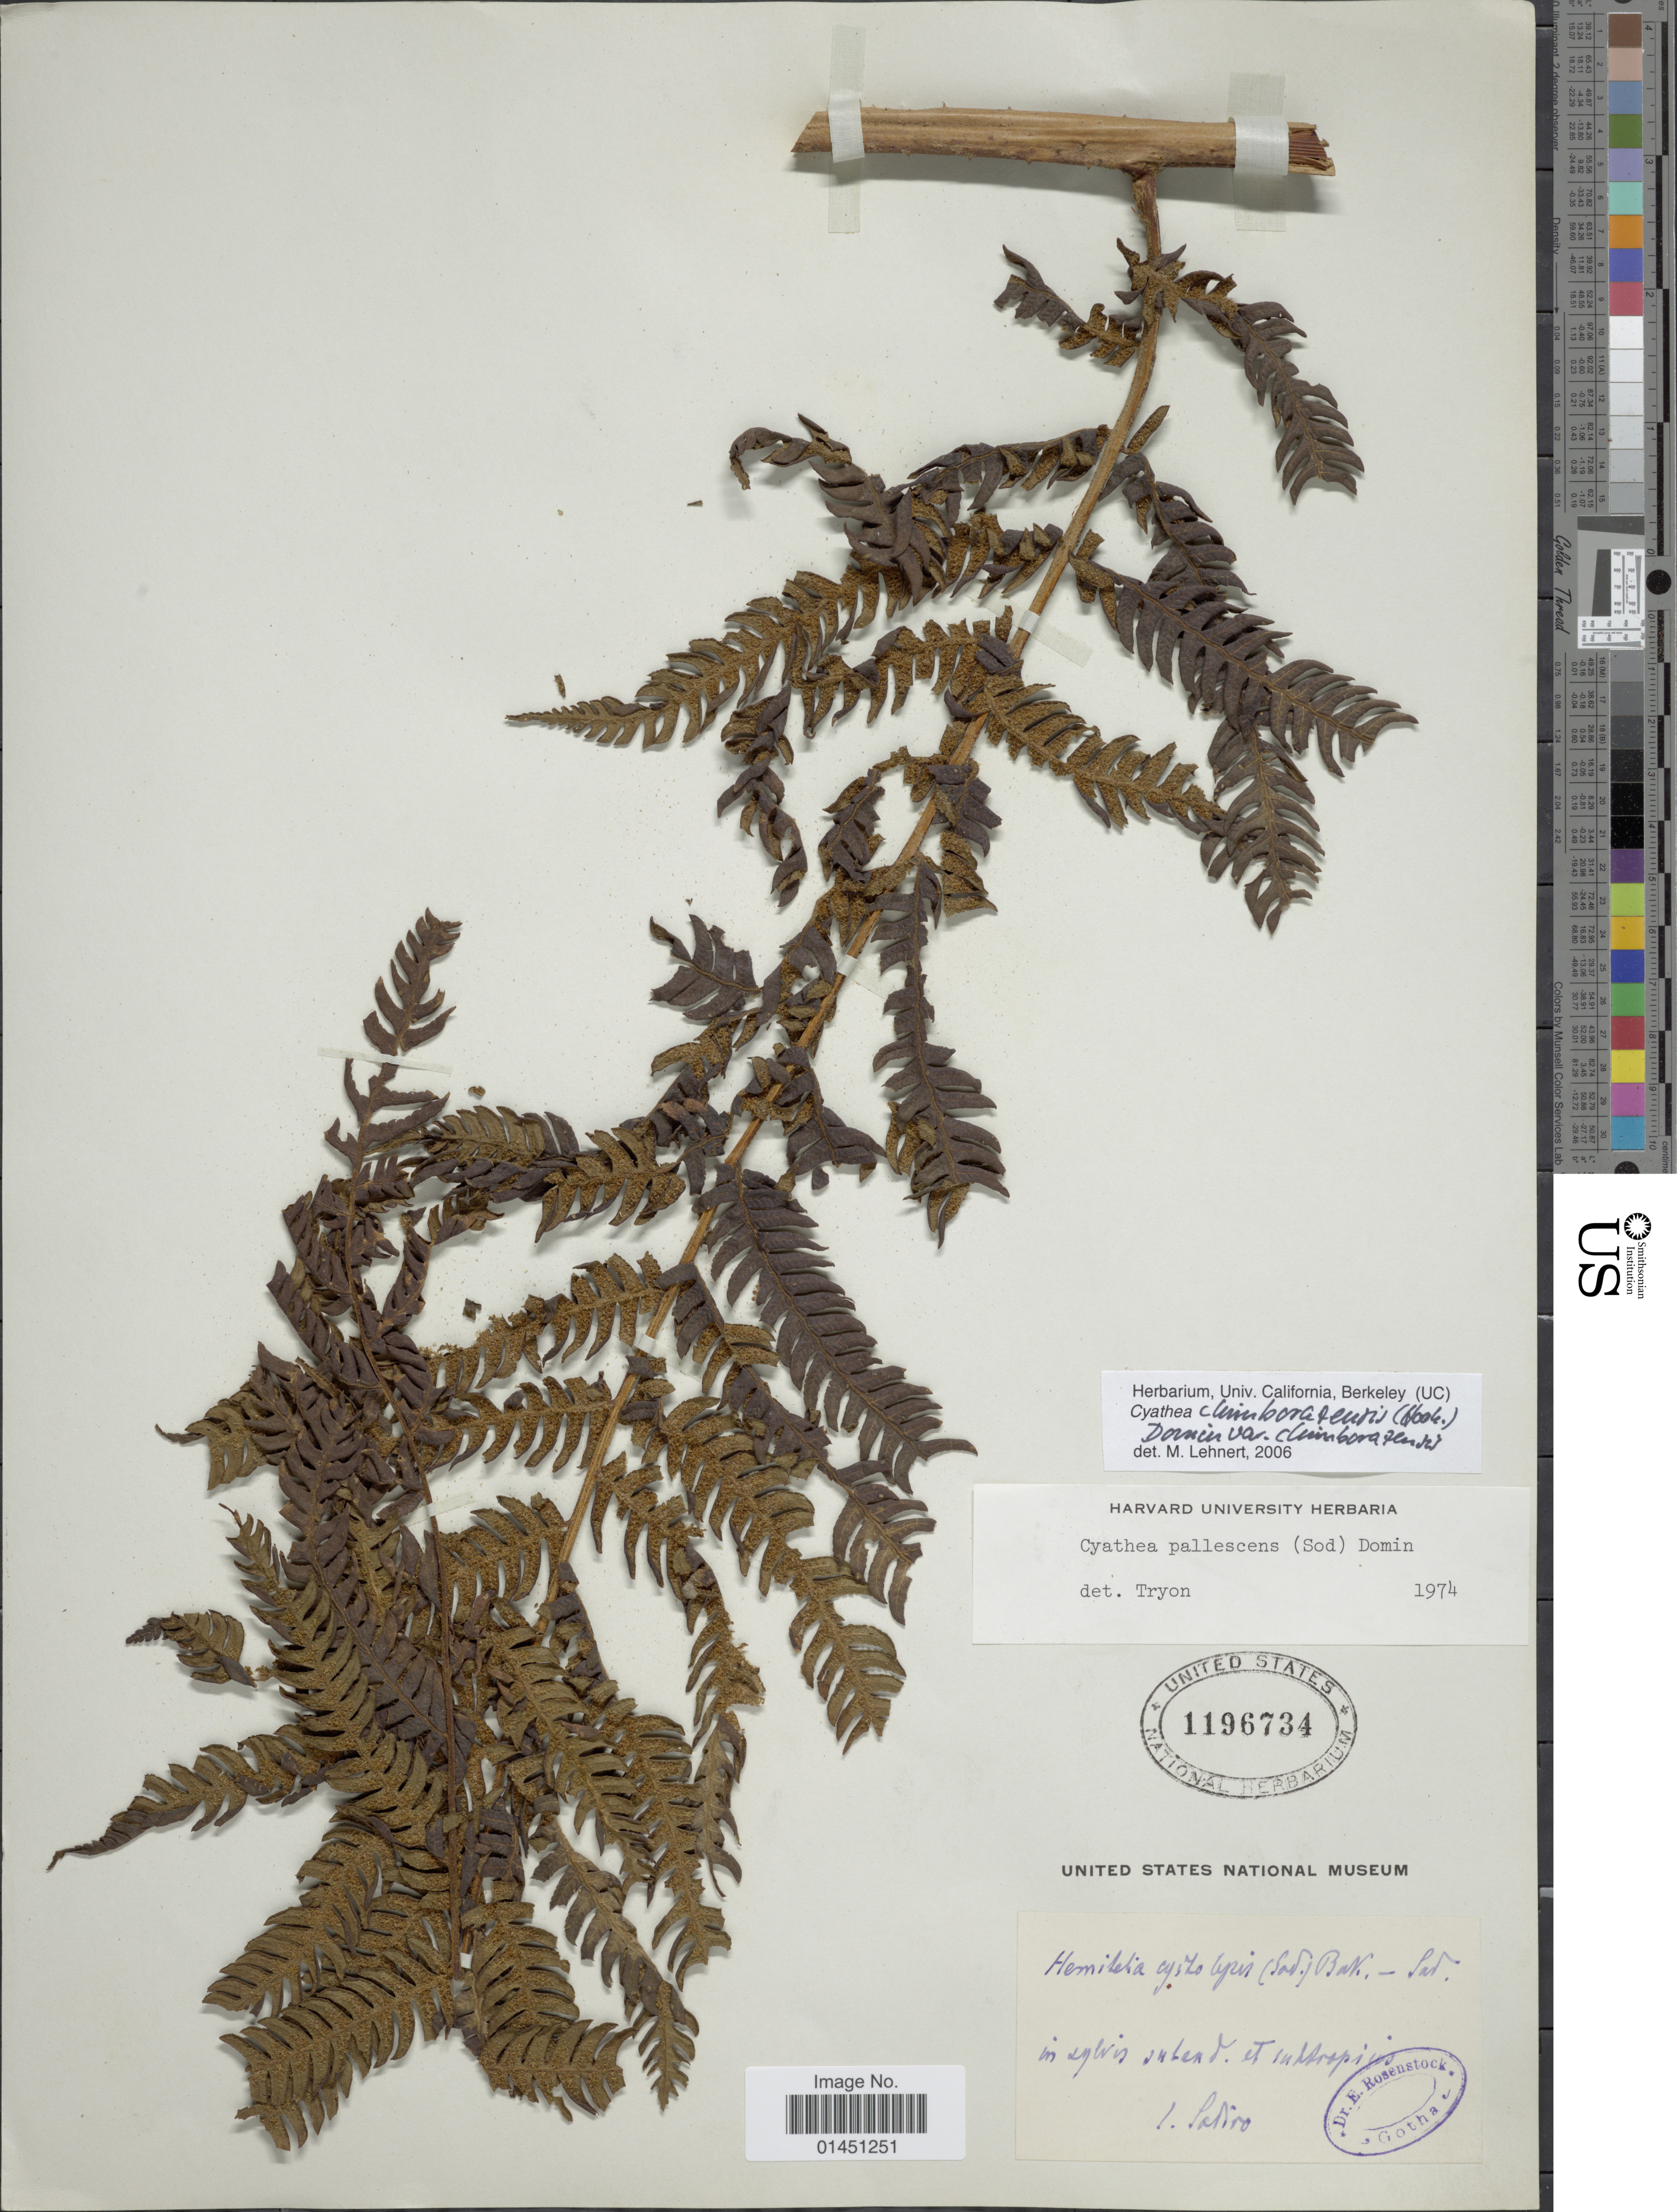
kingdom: Plantae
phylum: Tracheophyta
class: Polypodiopsida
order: Cyatheales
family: Cyatheaceae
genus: Cyathea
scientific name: Cyathea chimborazensis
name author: (Hook.) Hieron.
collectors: L. Sadiro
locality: In sylvis sulent et subtropicis [interpreted]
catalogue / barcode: US 1196734